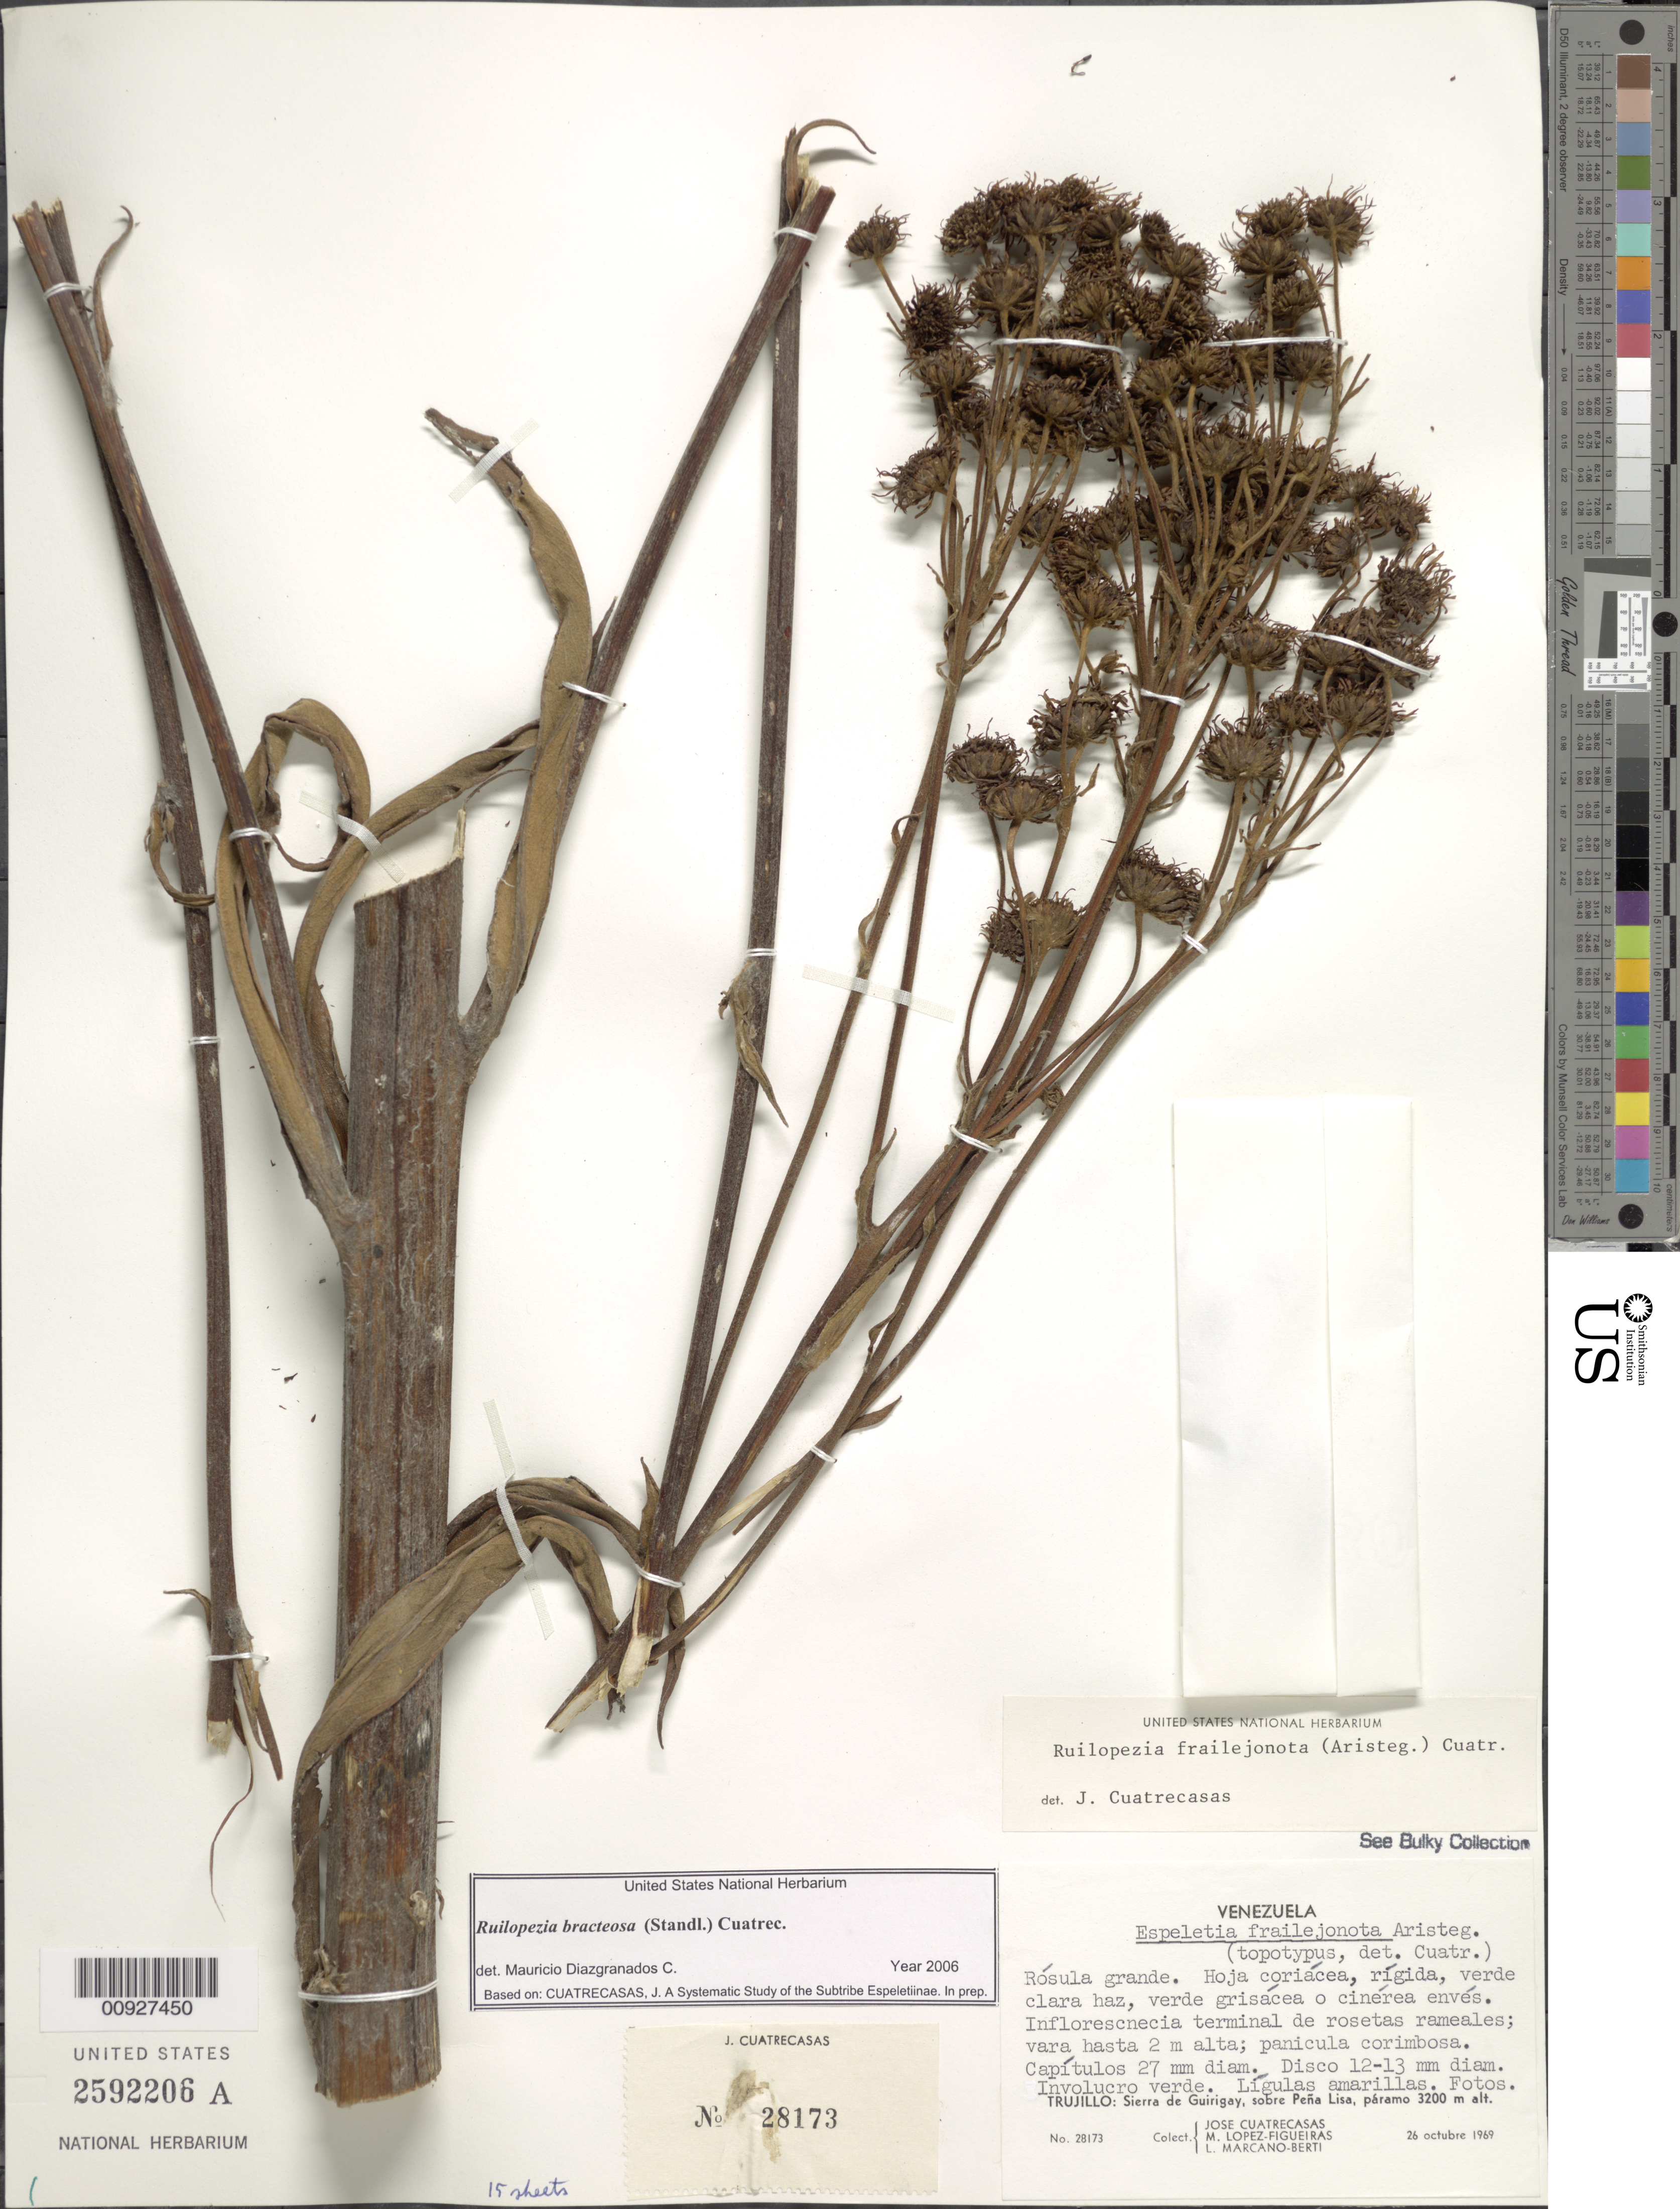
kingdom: Plantae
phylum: Tracheophyta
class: Magnoliopsida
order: Asterales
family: Asteraceae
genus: Ruilopezia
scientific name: Ruilopezia bracteosa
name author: (Standl.) Cuatrec.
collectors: J. Cuatrecasas, M. López Figueiras & L. Marcano-Berti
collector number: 28173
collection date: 1969-10-26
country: Venezuela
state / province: Trujillo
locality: Sierra de Guirigay, sobre Pena Lisa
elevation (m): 3200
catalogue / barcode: US 2592206A